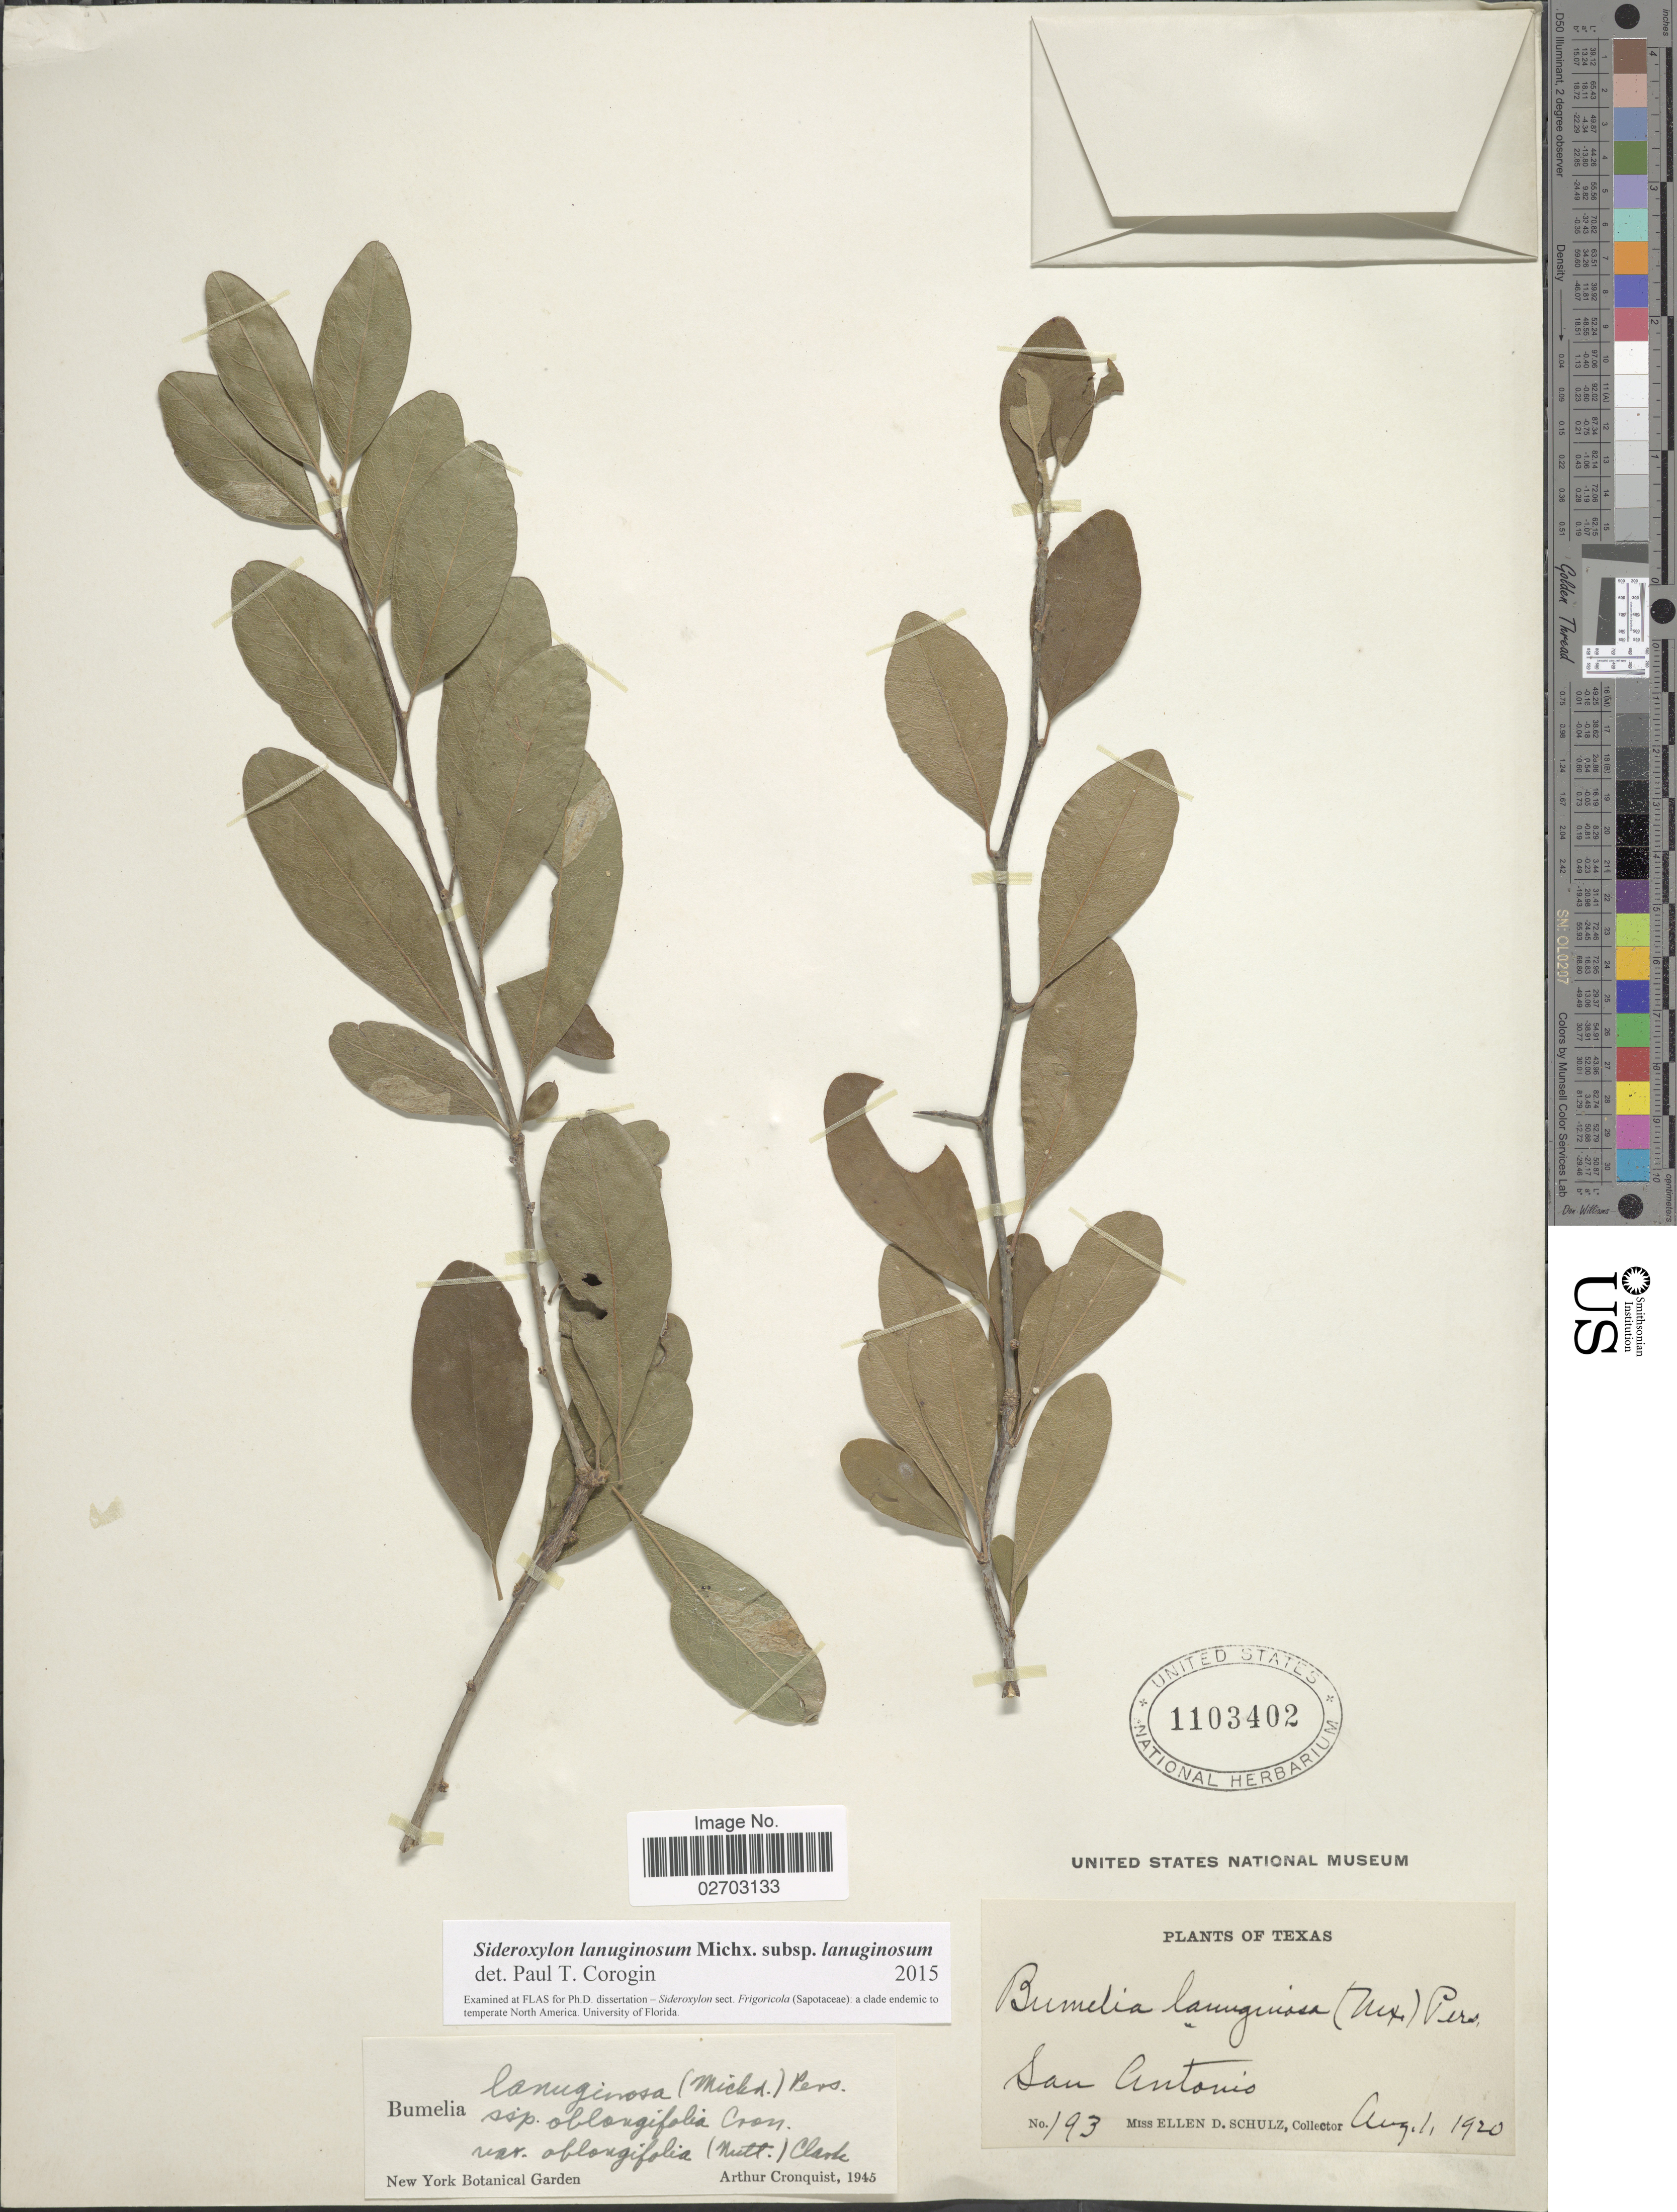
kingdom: Plantae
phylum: Tracheophyta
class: Magnoliopsida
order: Ericales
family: Sapotaceae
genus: Sideroxylon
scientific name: Sideroxylon lanuginosum subsp. lanuginosum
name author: Michx.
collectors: E. D. Schulz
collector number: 193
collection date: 1920-08-01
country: United States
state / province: Texas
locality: San Antonio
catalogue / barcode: US 1103402